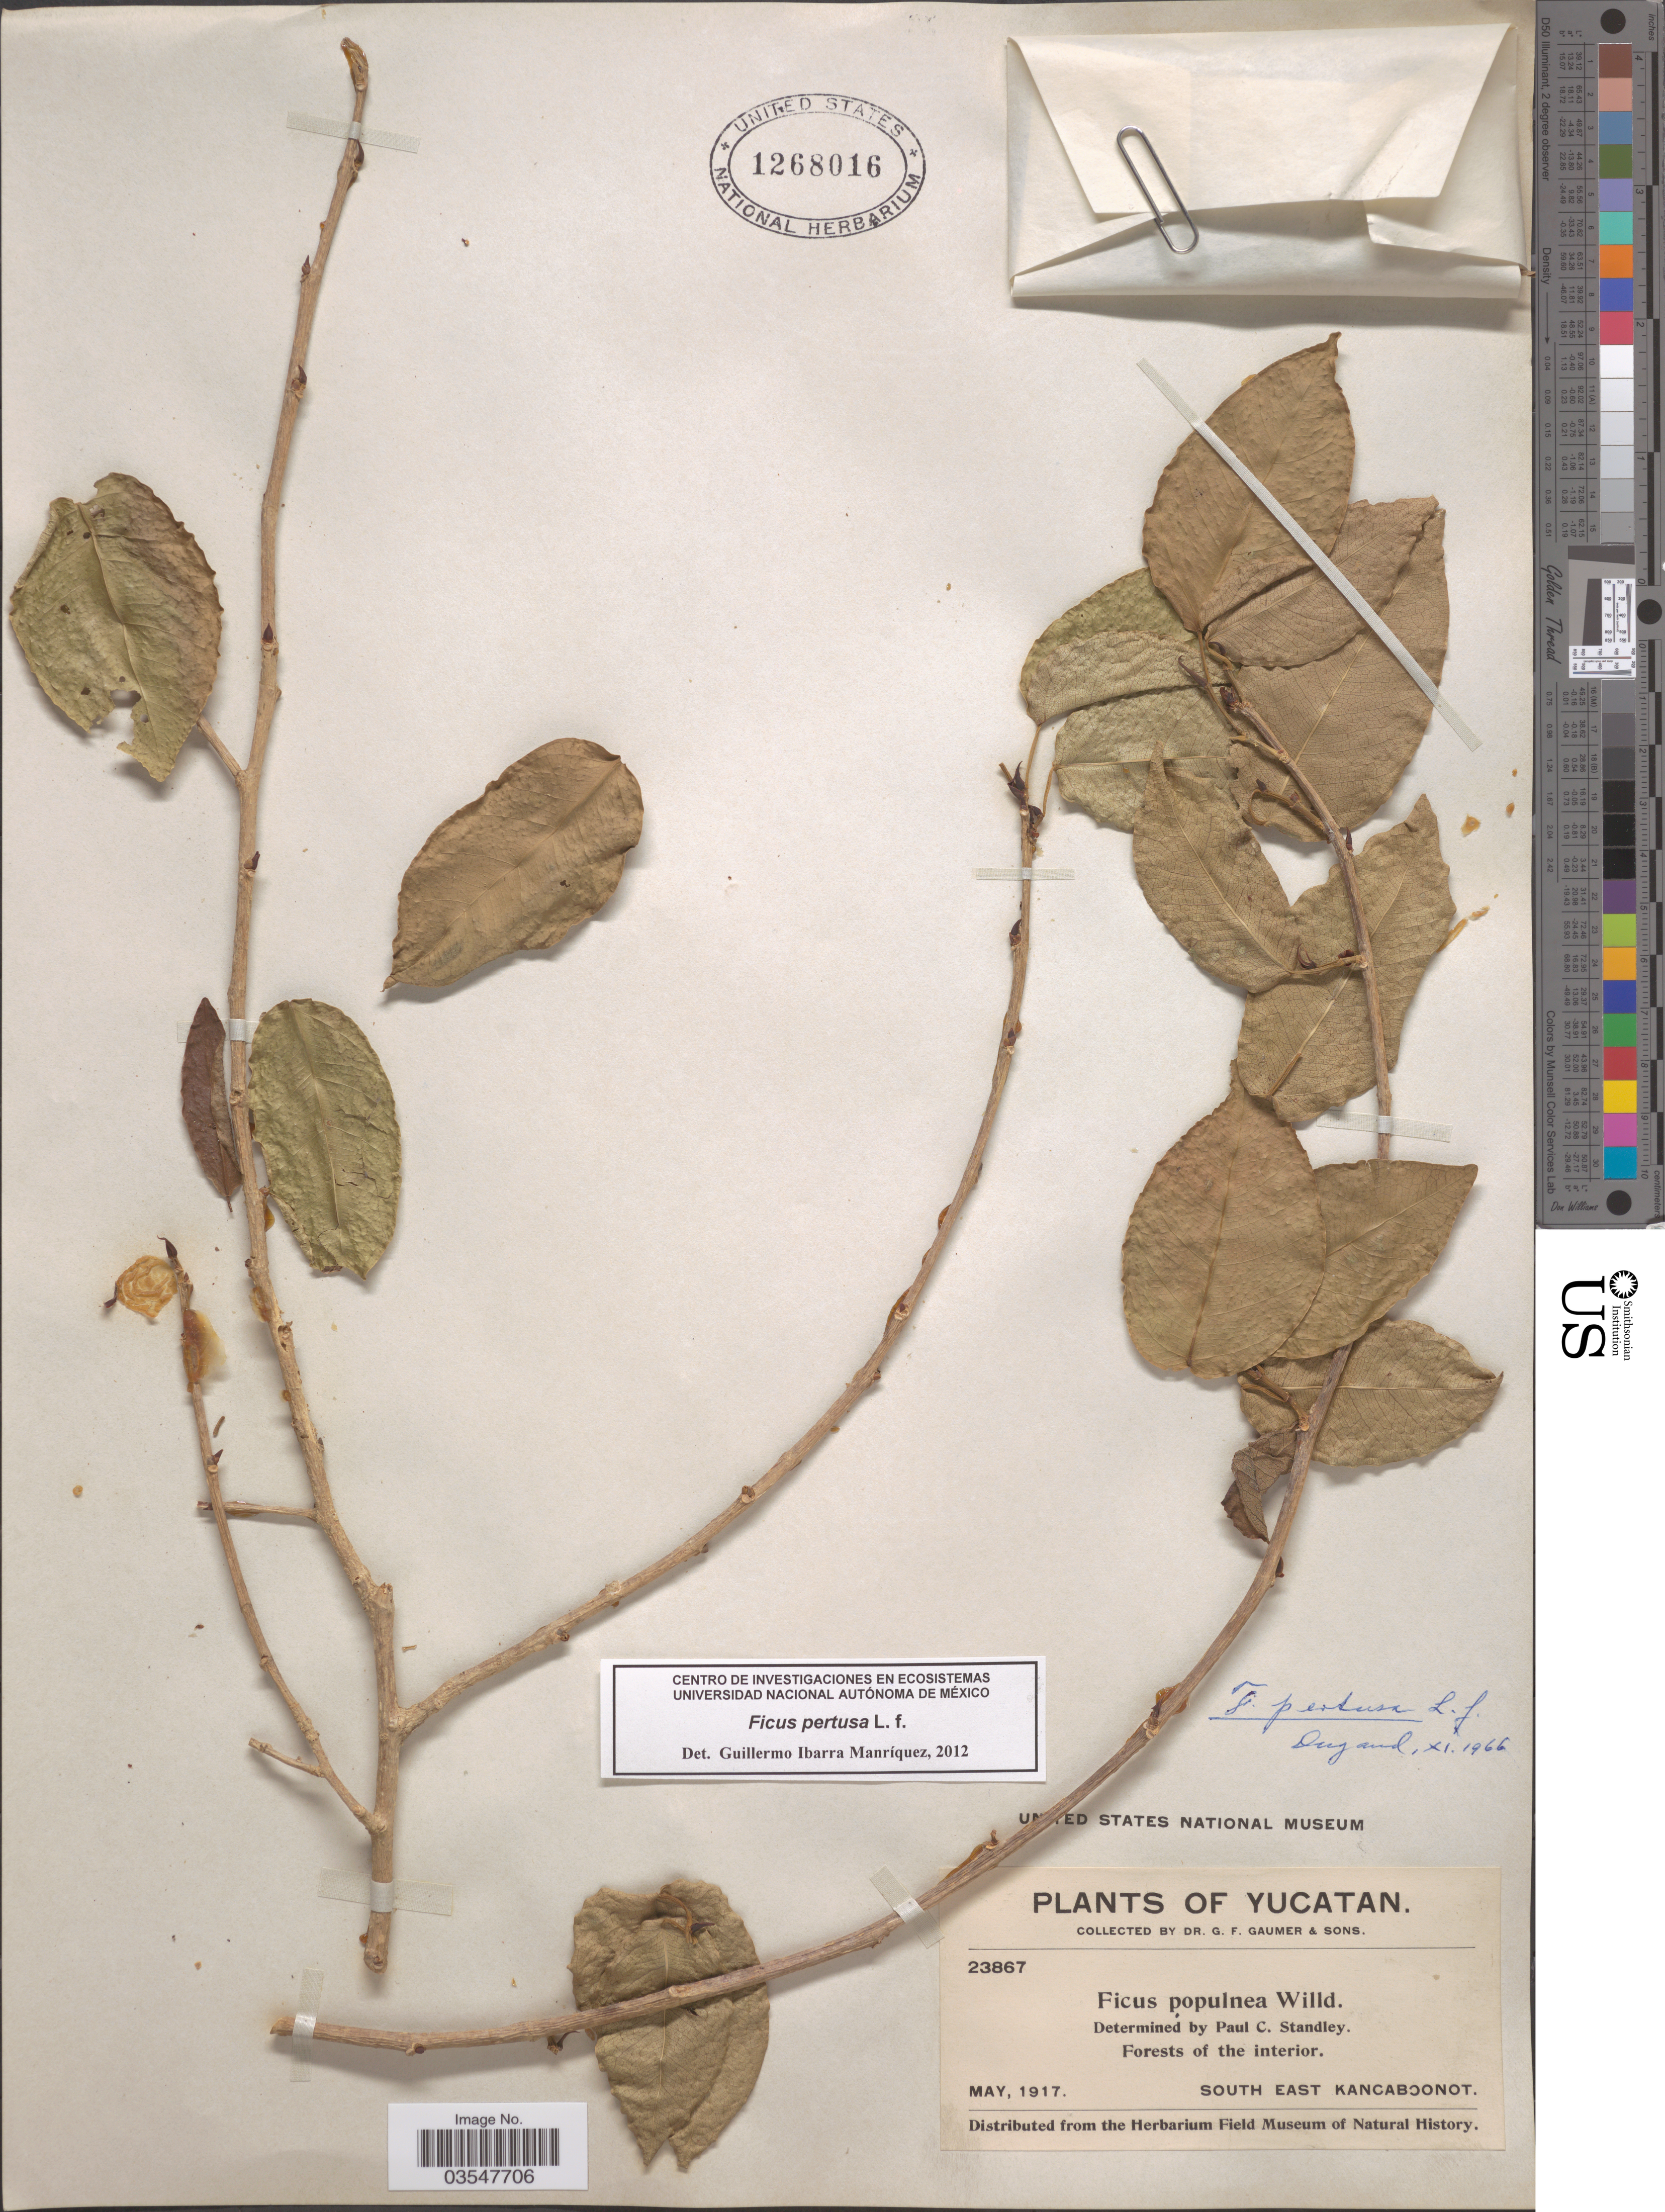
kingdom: Plantae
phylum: Tracheophyta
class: Magnoliopsida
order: Rosales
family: Moraceae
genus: Ficus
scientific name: Ficus padifolia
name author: Kunth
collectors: G. F. Gaumer & Sons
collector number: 23867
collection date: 1917-05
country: Mexico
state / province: Yucatán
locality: South East Kancaboonot.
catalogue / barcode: US 1268016